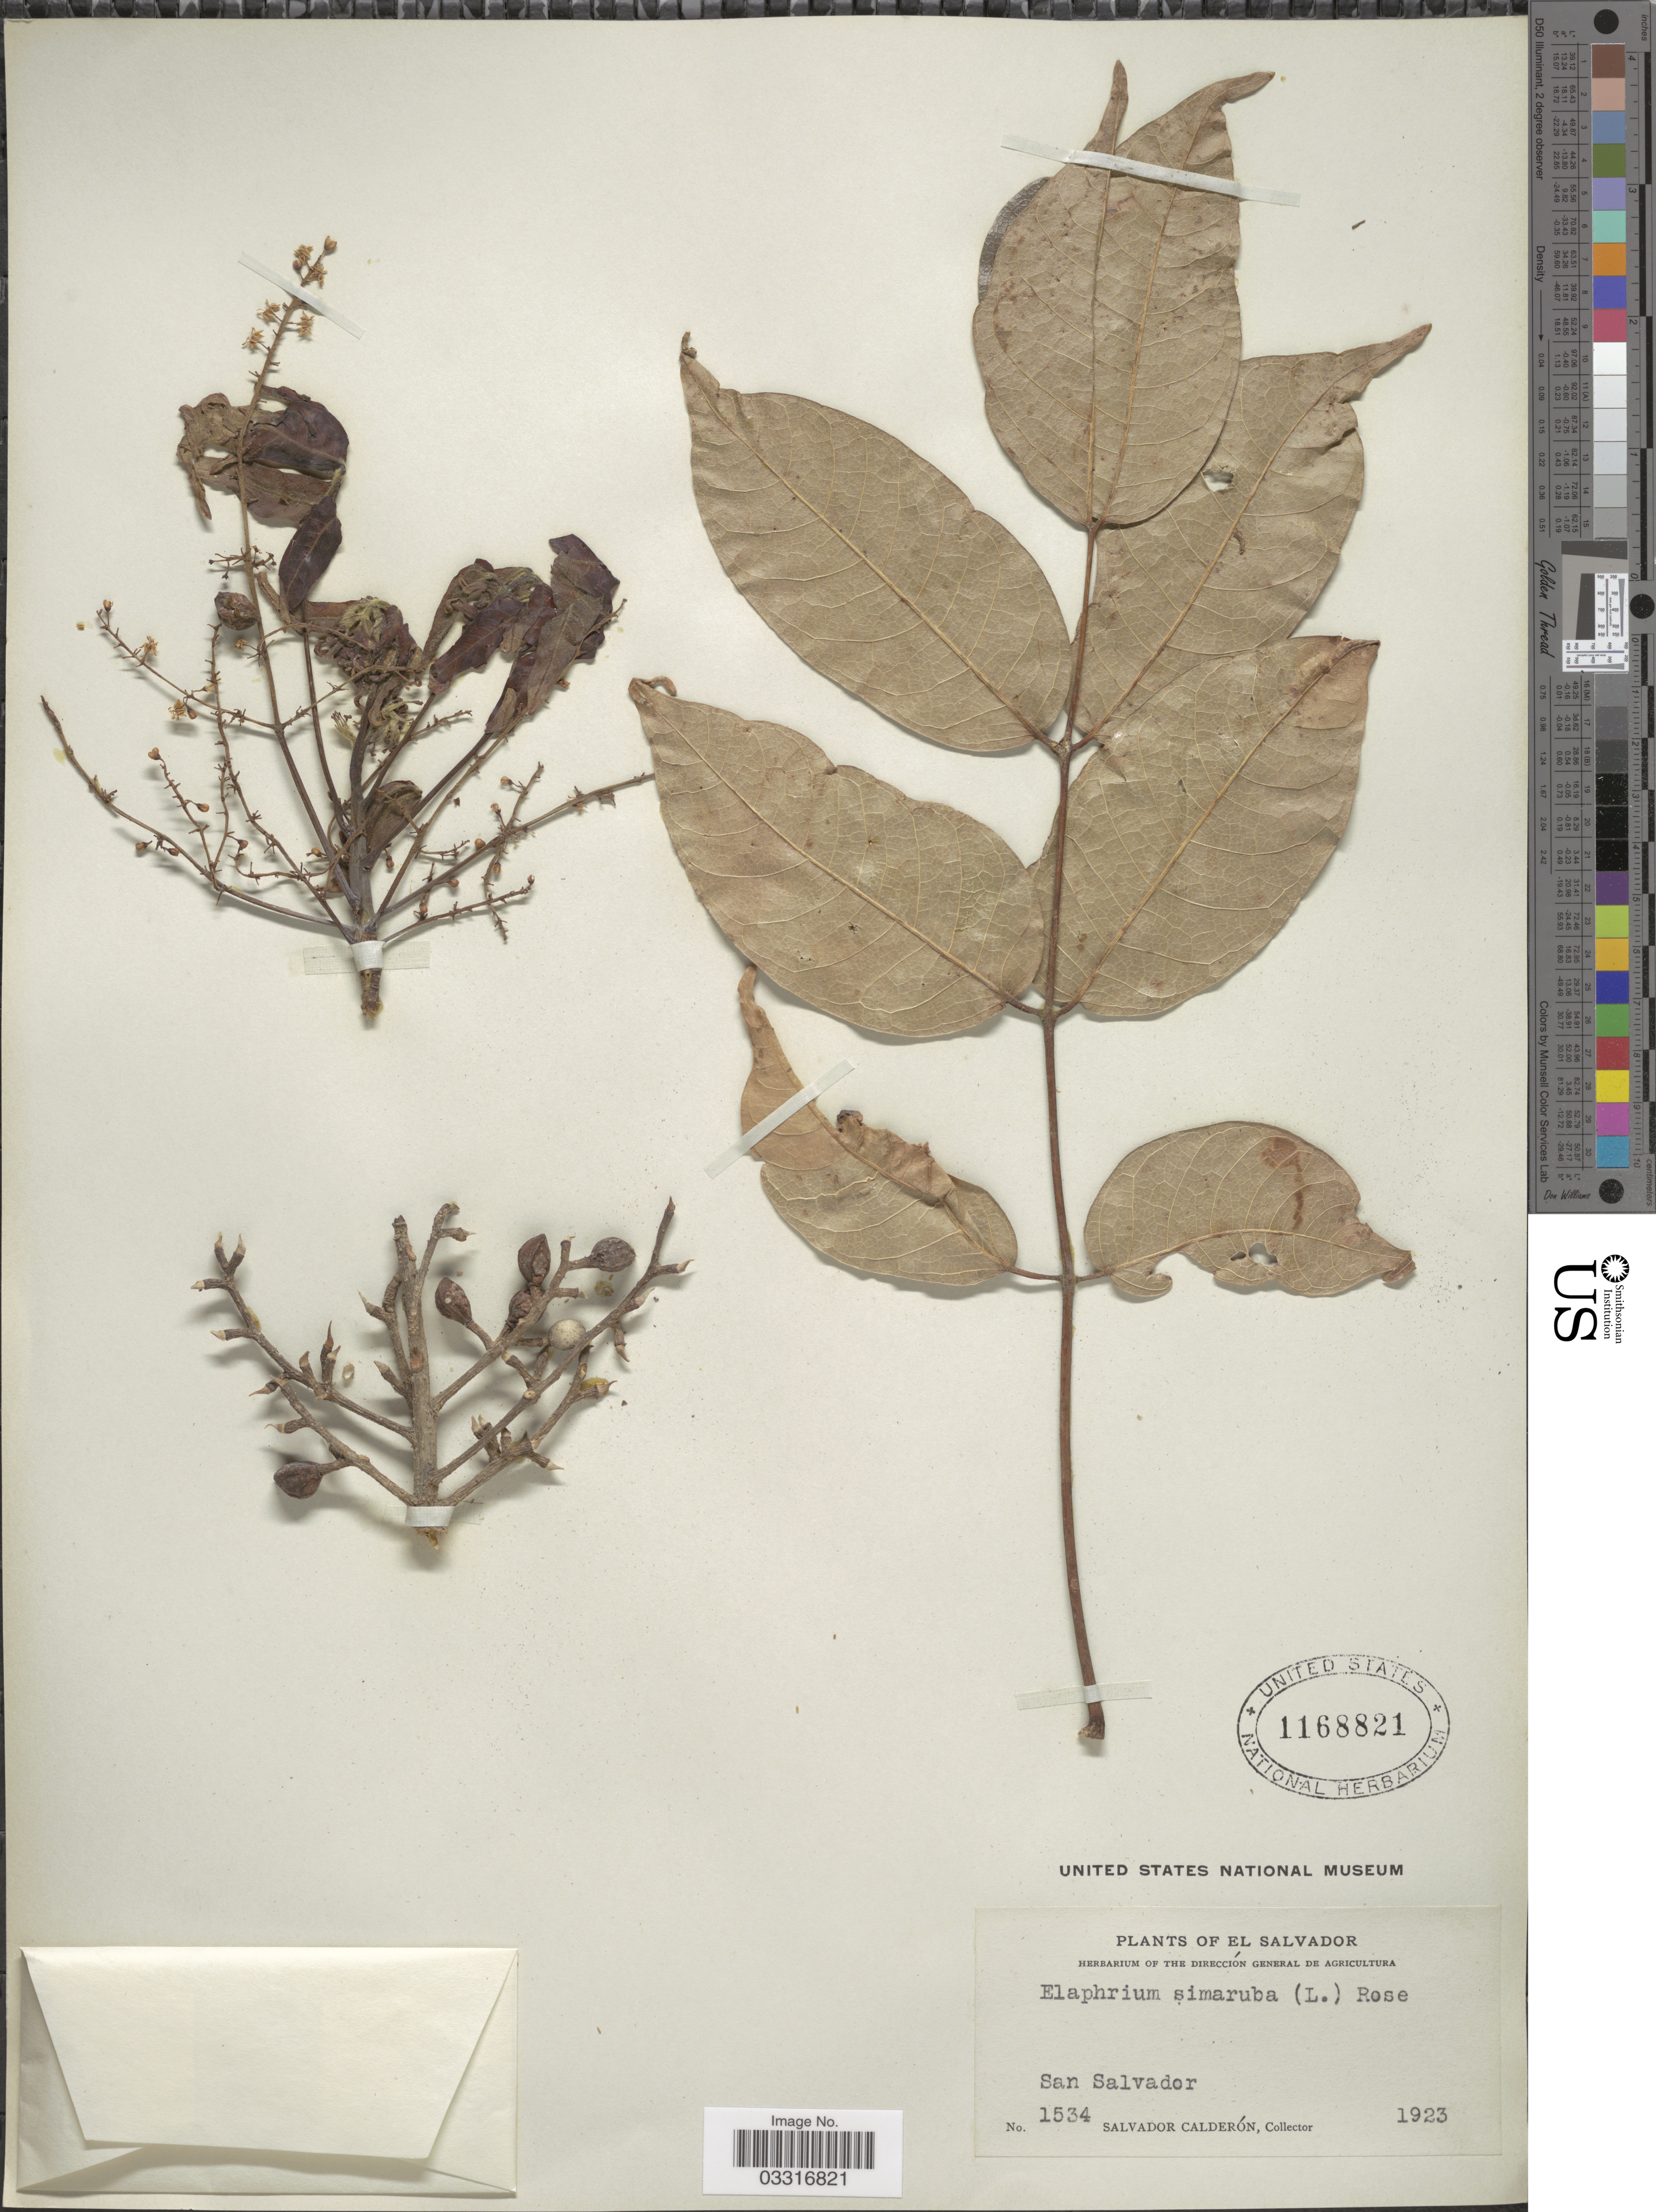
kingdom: Plantae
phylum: Tracheophyta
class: Magnoliopsida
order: Sapindales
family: Burseraceae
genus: Bursera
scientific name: Bursera simaruba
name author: (L.) Sarg.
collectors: S. Calderón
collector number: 1534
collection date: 1923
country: El Salvador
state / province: San Salvador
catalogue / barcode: US 1168821